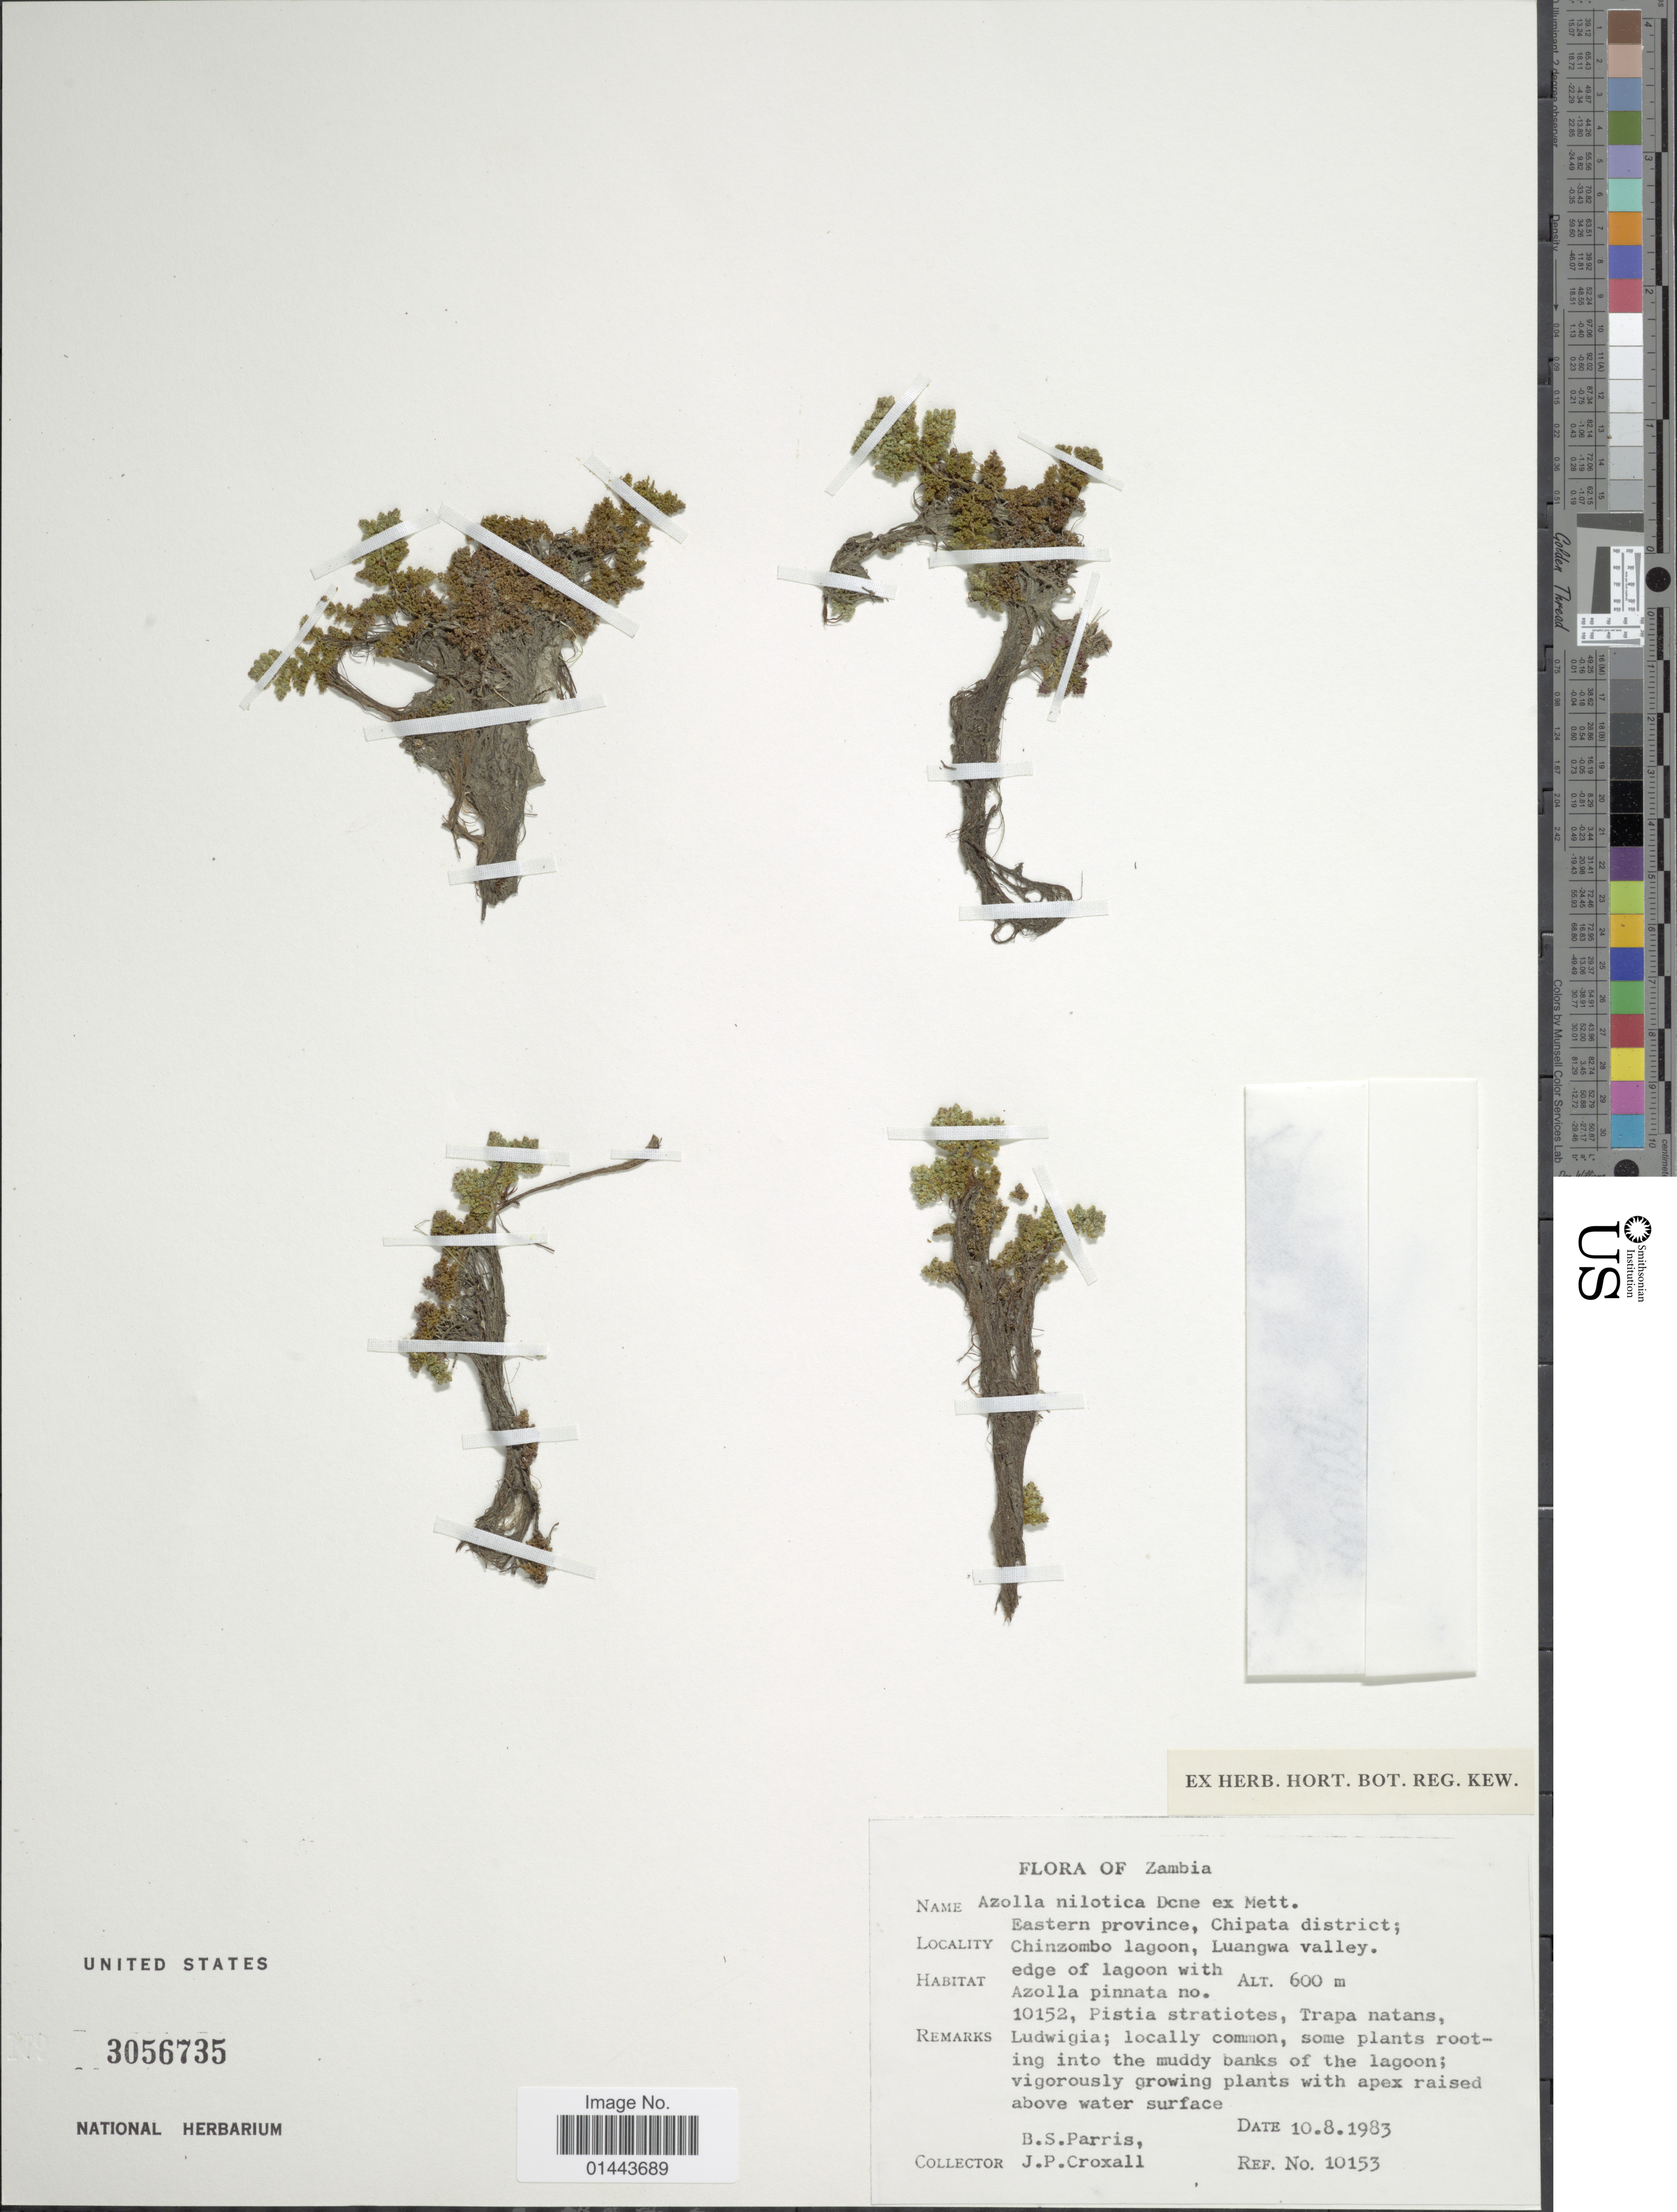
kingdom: Plantae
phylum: Tracheophyta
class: Polypodiopsida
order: Salviniales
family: Salviniaceae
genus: Azolla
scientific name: Azolla nilotica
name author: Decne. ex Mett.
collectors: B. S. Parris & J. P. Croxall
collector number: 10153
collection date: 1983-08-10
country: Zambia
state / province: Eastern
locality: Chipata. Chinzombo lagoon, Luangwa Valley.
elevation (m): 600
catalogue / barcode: US 3056735